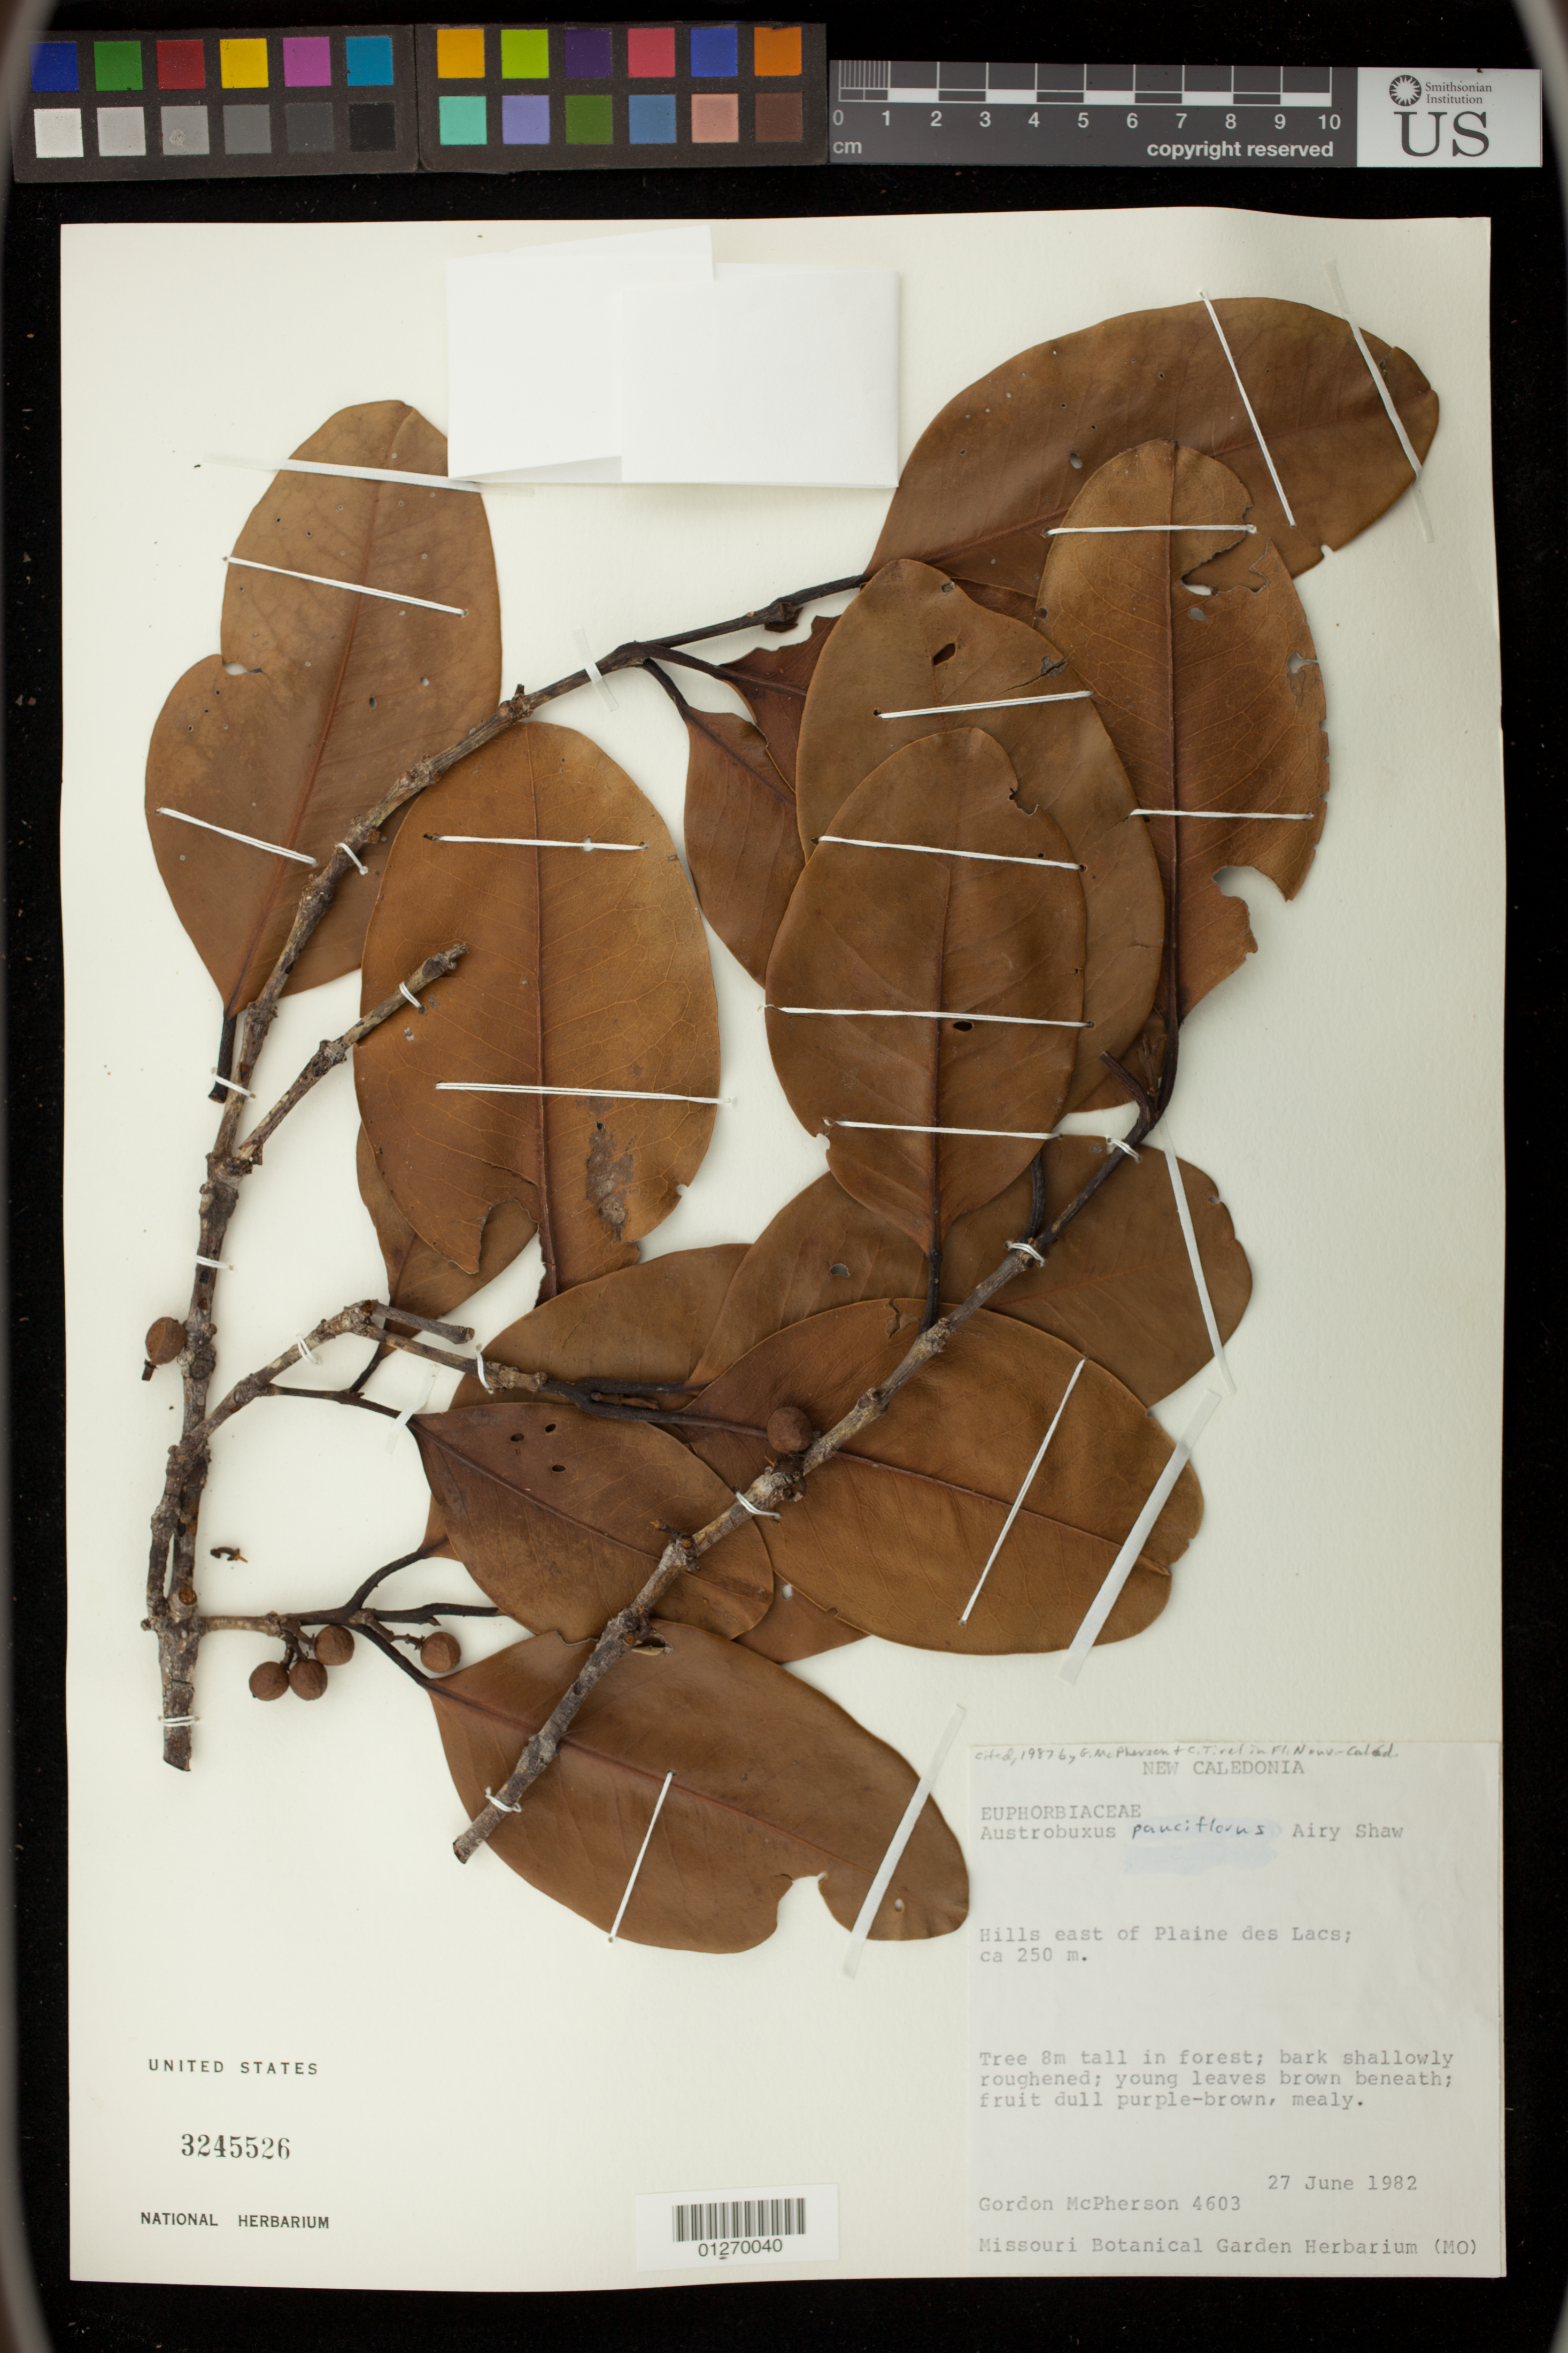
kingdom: Plantae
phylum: Tracheophyta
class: Magnoliopsida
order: Malpighiales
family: Picrodendraceae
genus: Austrobuxus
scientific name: Austrobuxus pauciflorus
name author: Airy Shaw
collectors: G. D. McPherson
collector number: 4603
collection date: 1982-06-27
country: New Caledonia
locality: Hills east of Plaine des Lacs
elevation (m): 250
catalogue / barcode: US 3245526